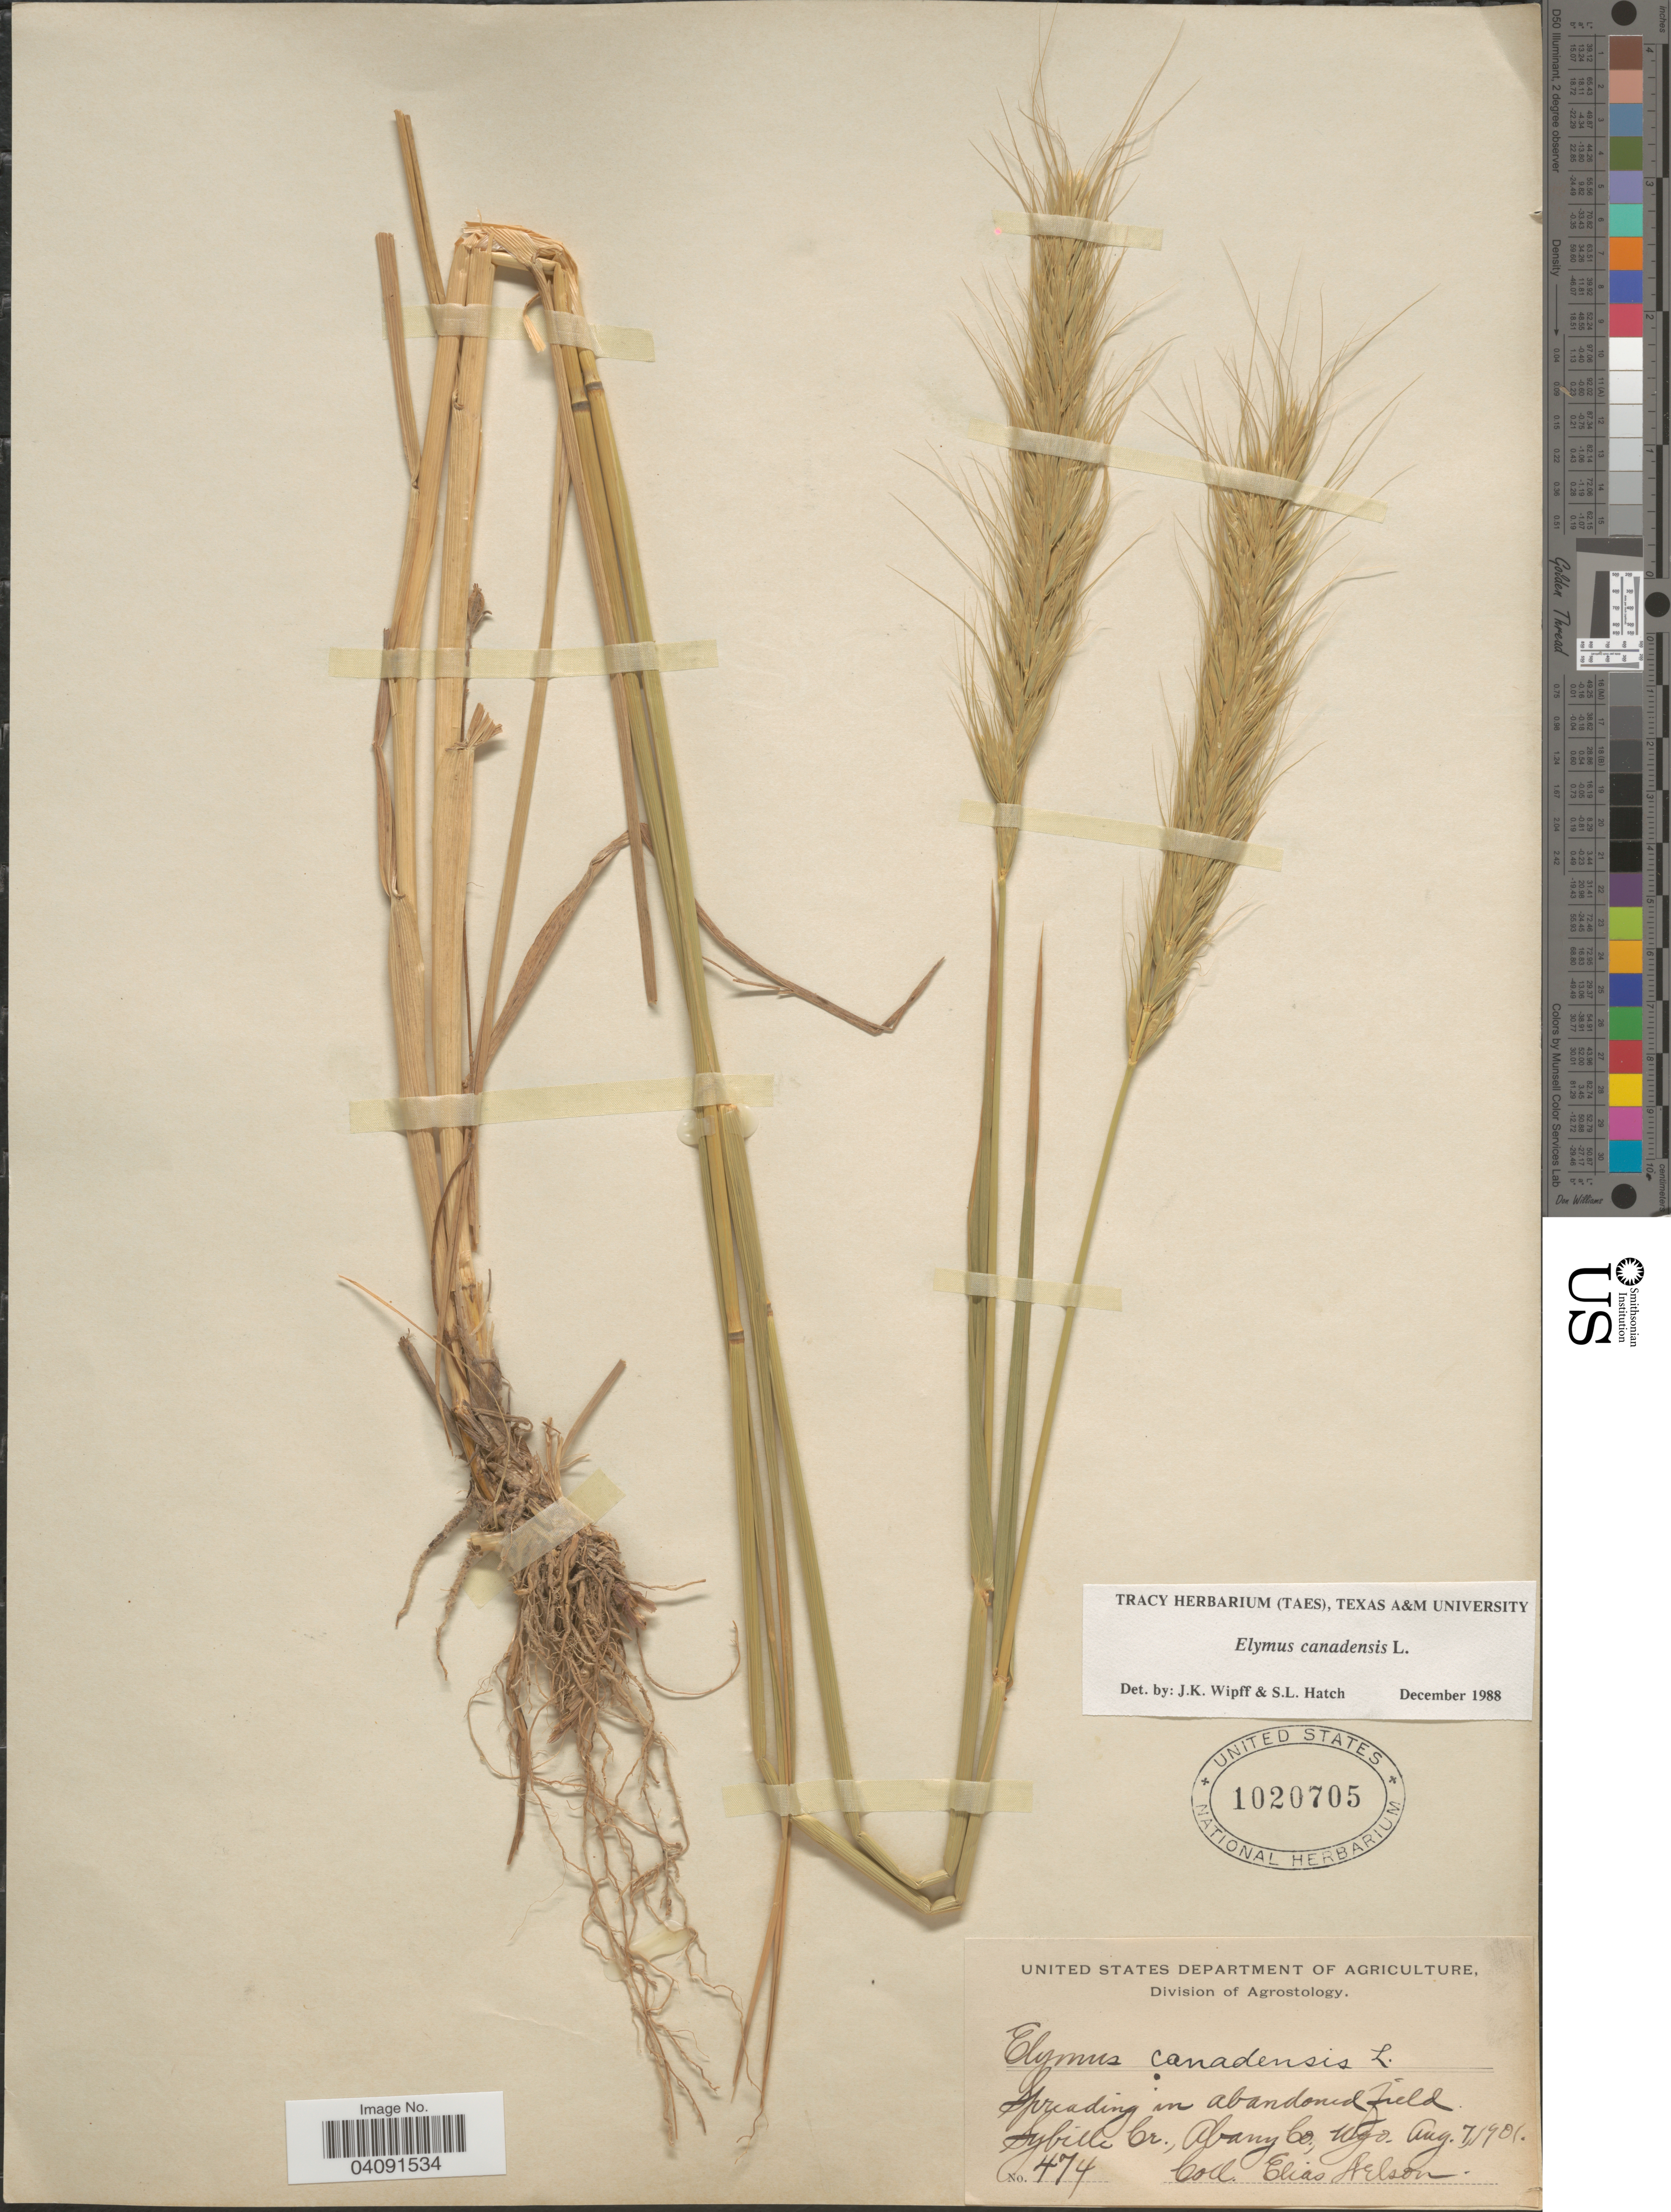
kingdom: Plantae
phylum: Tracheophyta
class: Liliopsida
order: Poales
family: Poaceae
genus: Elymus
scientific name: Elymus canadensis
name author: L.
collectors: E. Nelson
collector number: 474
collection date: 1901-08-07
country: United States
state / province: Wyoming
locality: Spreading in abandoned field. Sybille Cr., Abany Co.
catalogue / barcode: US 1020705